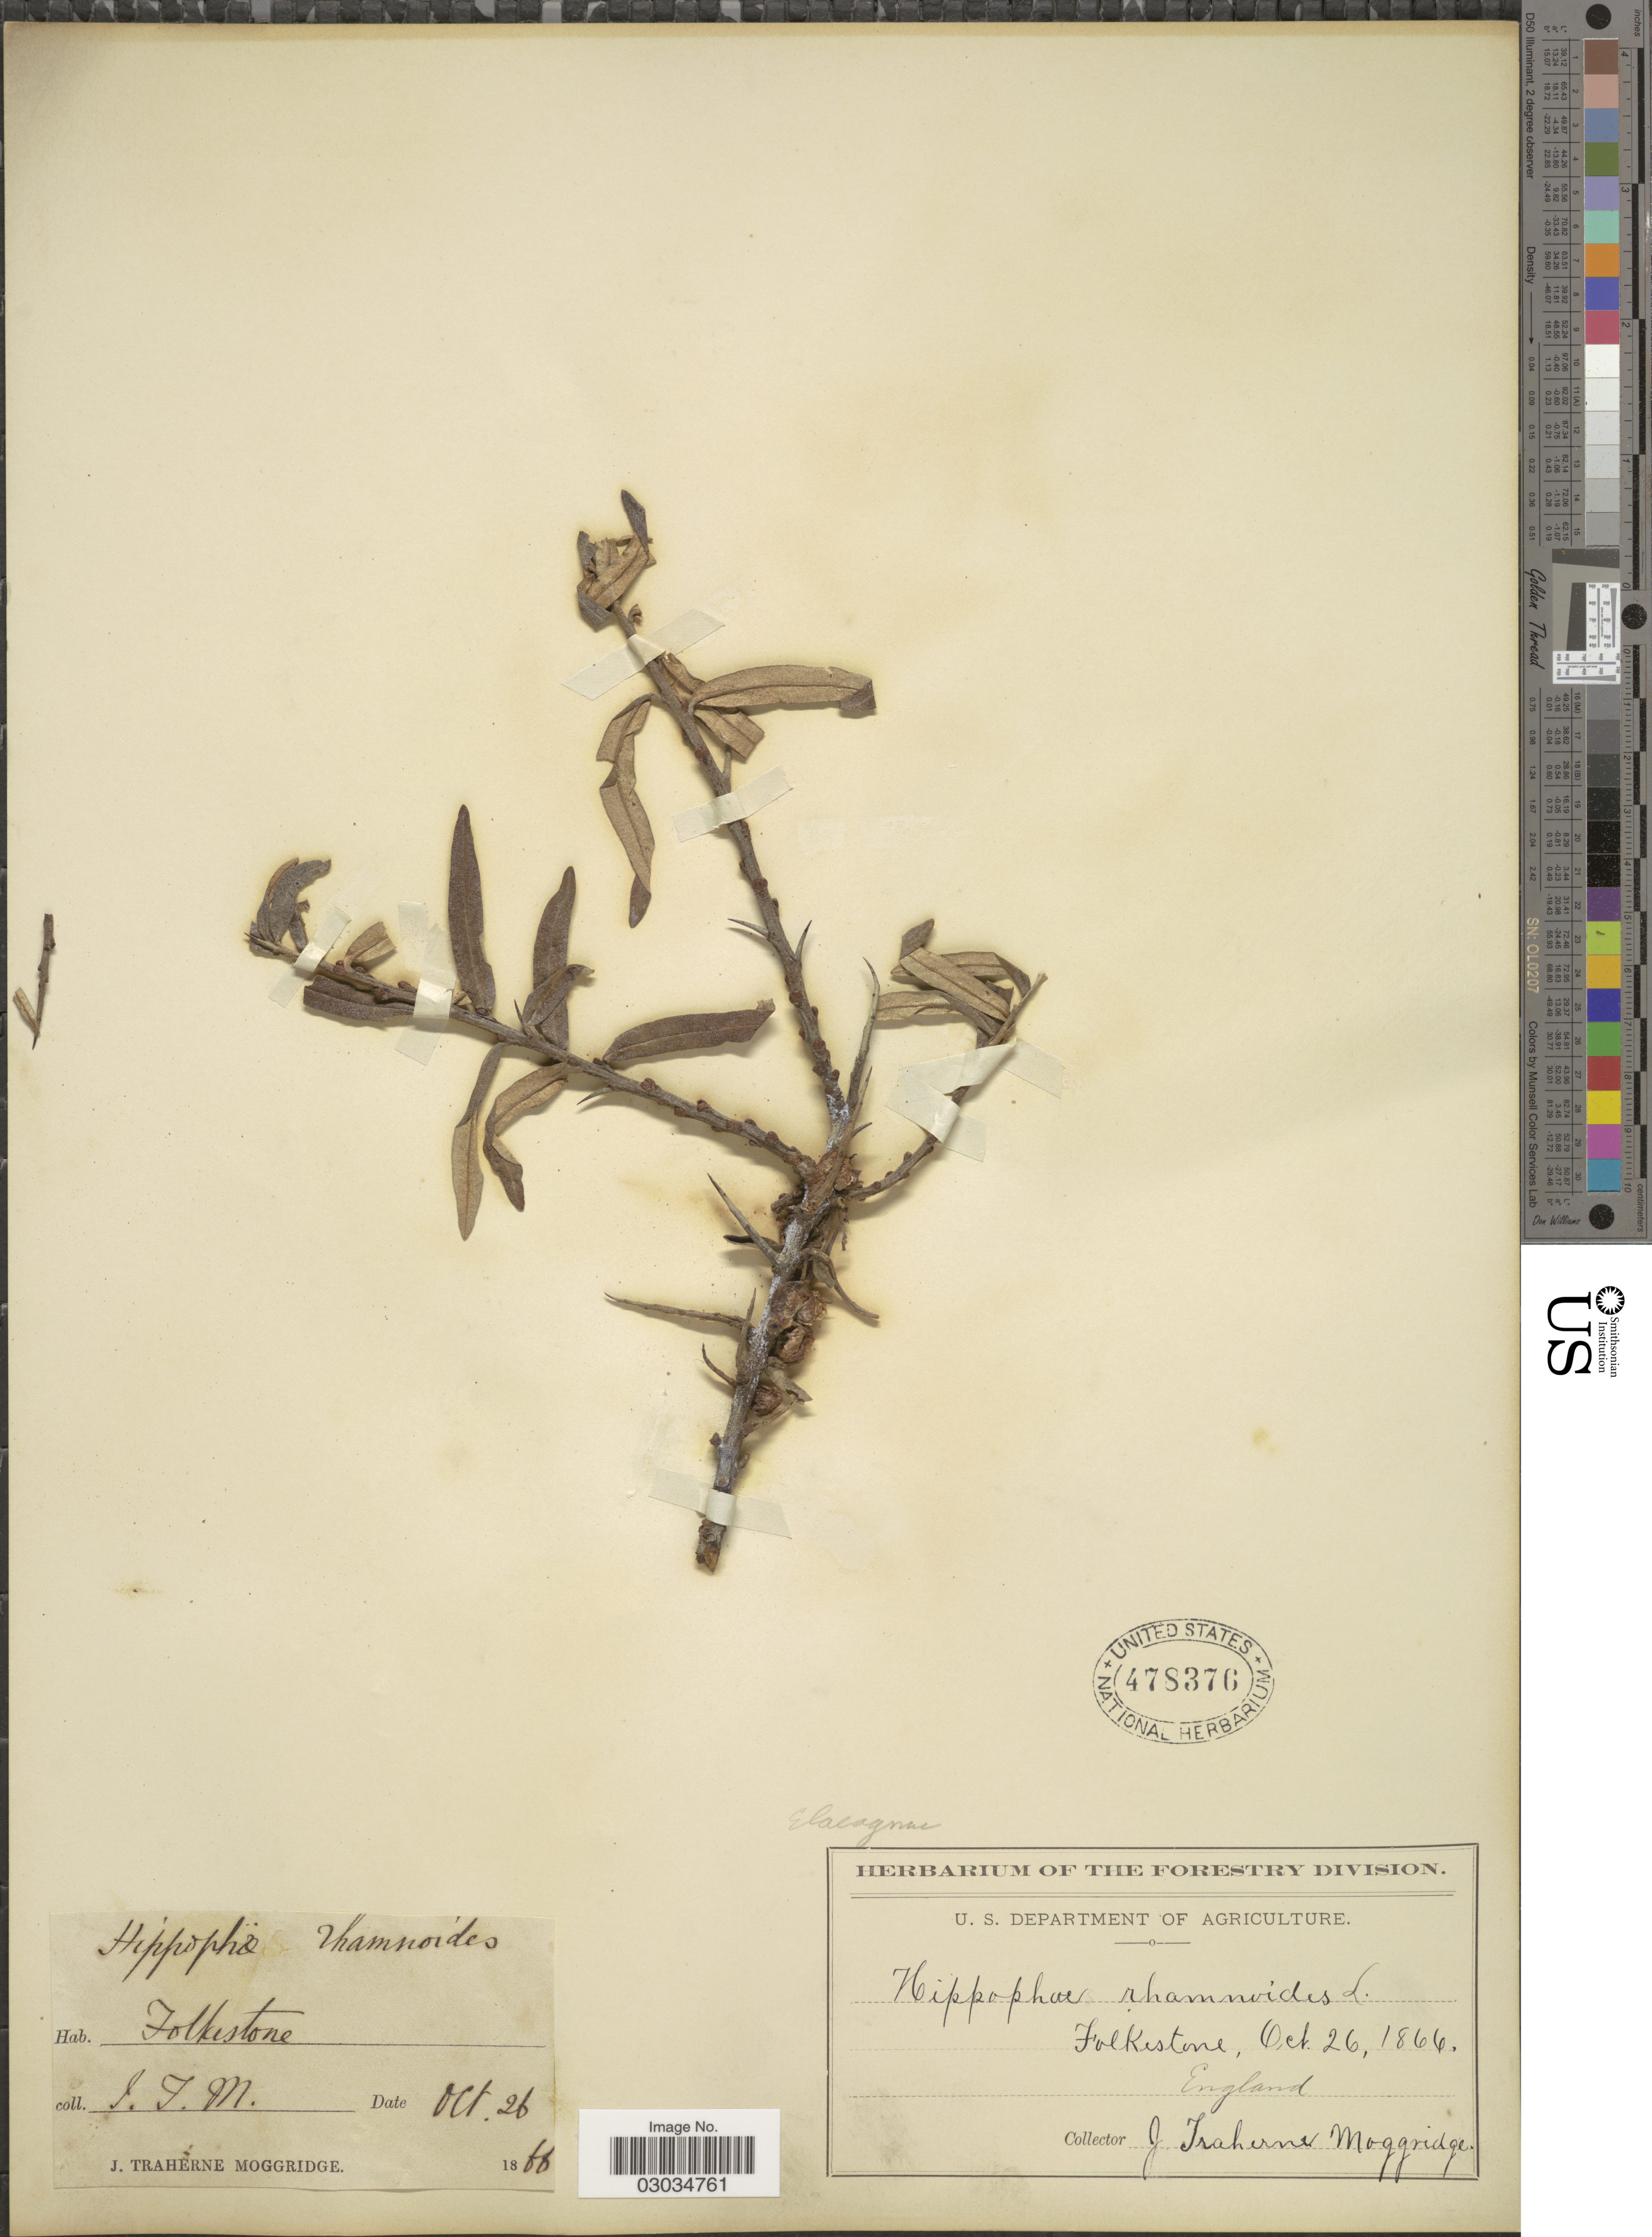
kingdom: Plantae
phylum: Tracheophyta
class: Magnoliopsida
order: Rosales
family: Elaeagnaceae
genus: Hippophae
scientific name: Hippophae rhamnoides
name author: L.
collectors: J. T. Moggridge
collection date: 1866-10-26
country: United Kingdom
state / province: England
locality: Folkestone.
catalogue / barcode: US 478376